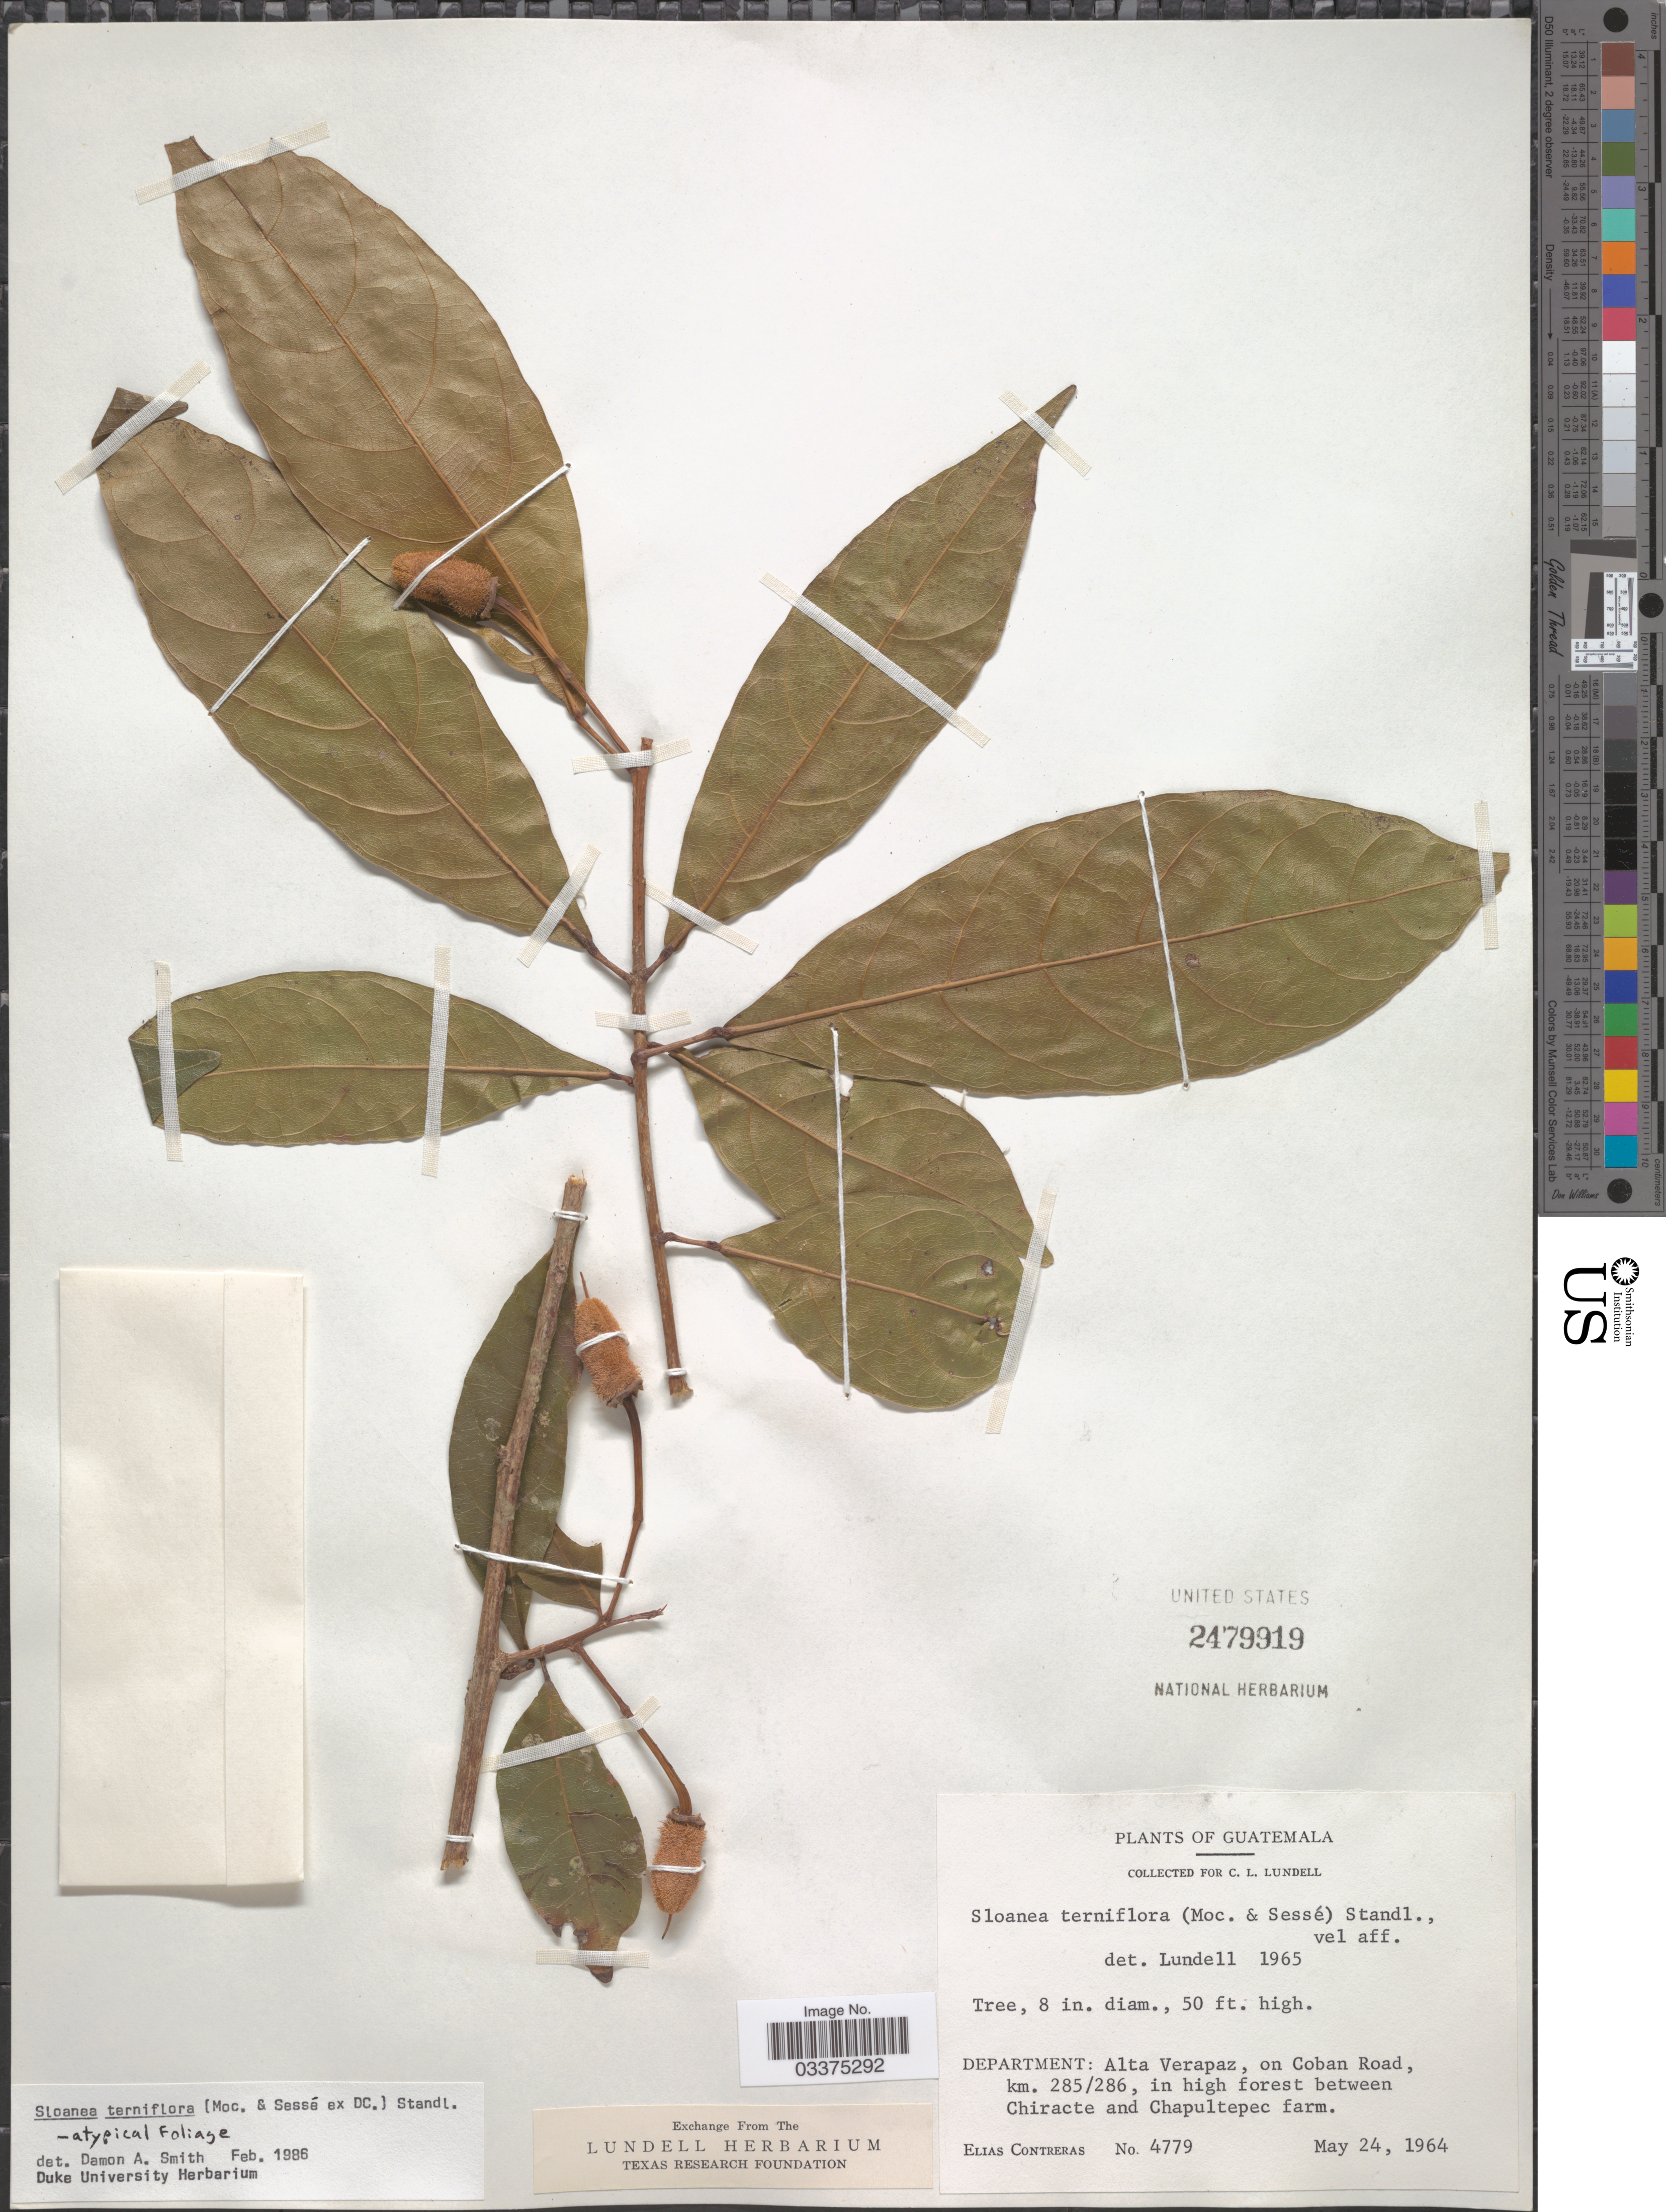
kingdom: Plantae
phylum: Tracheophyta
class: Magnoliopsida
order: Oxalidales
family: Elaeocarpaceae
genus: Sloanea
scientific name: Sloanea terniflora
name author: (Moc. & Sessé ex DC.) Standl.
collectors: E. Contreras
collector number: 4779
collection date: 1964-05-24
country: Guatemala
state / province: Alta Verapaz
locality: Department: Alta Verapaz, on Coban Road, km. 285/286, in high forest between Chiracte and Chapultepec farm.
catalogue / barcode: US 2479919